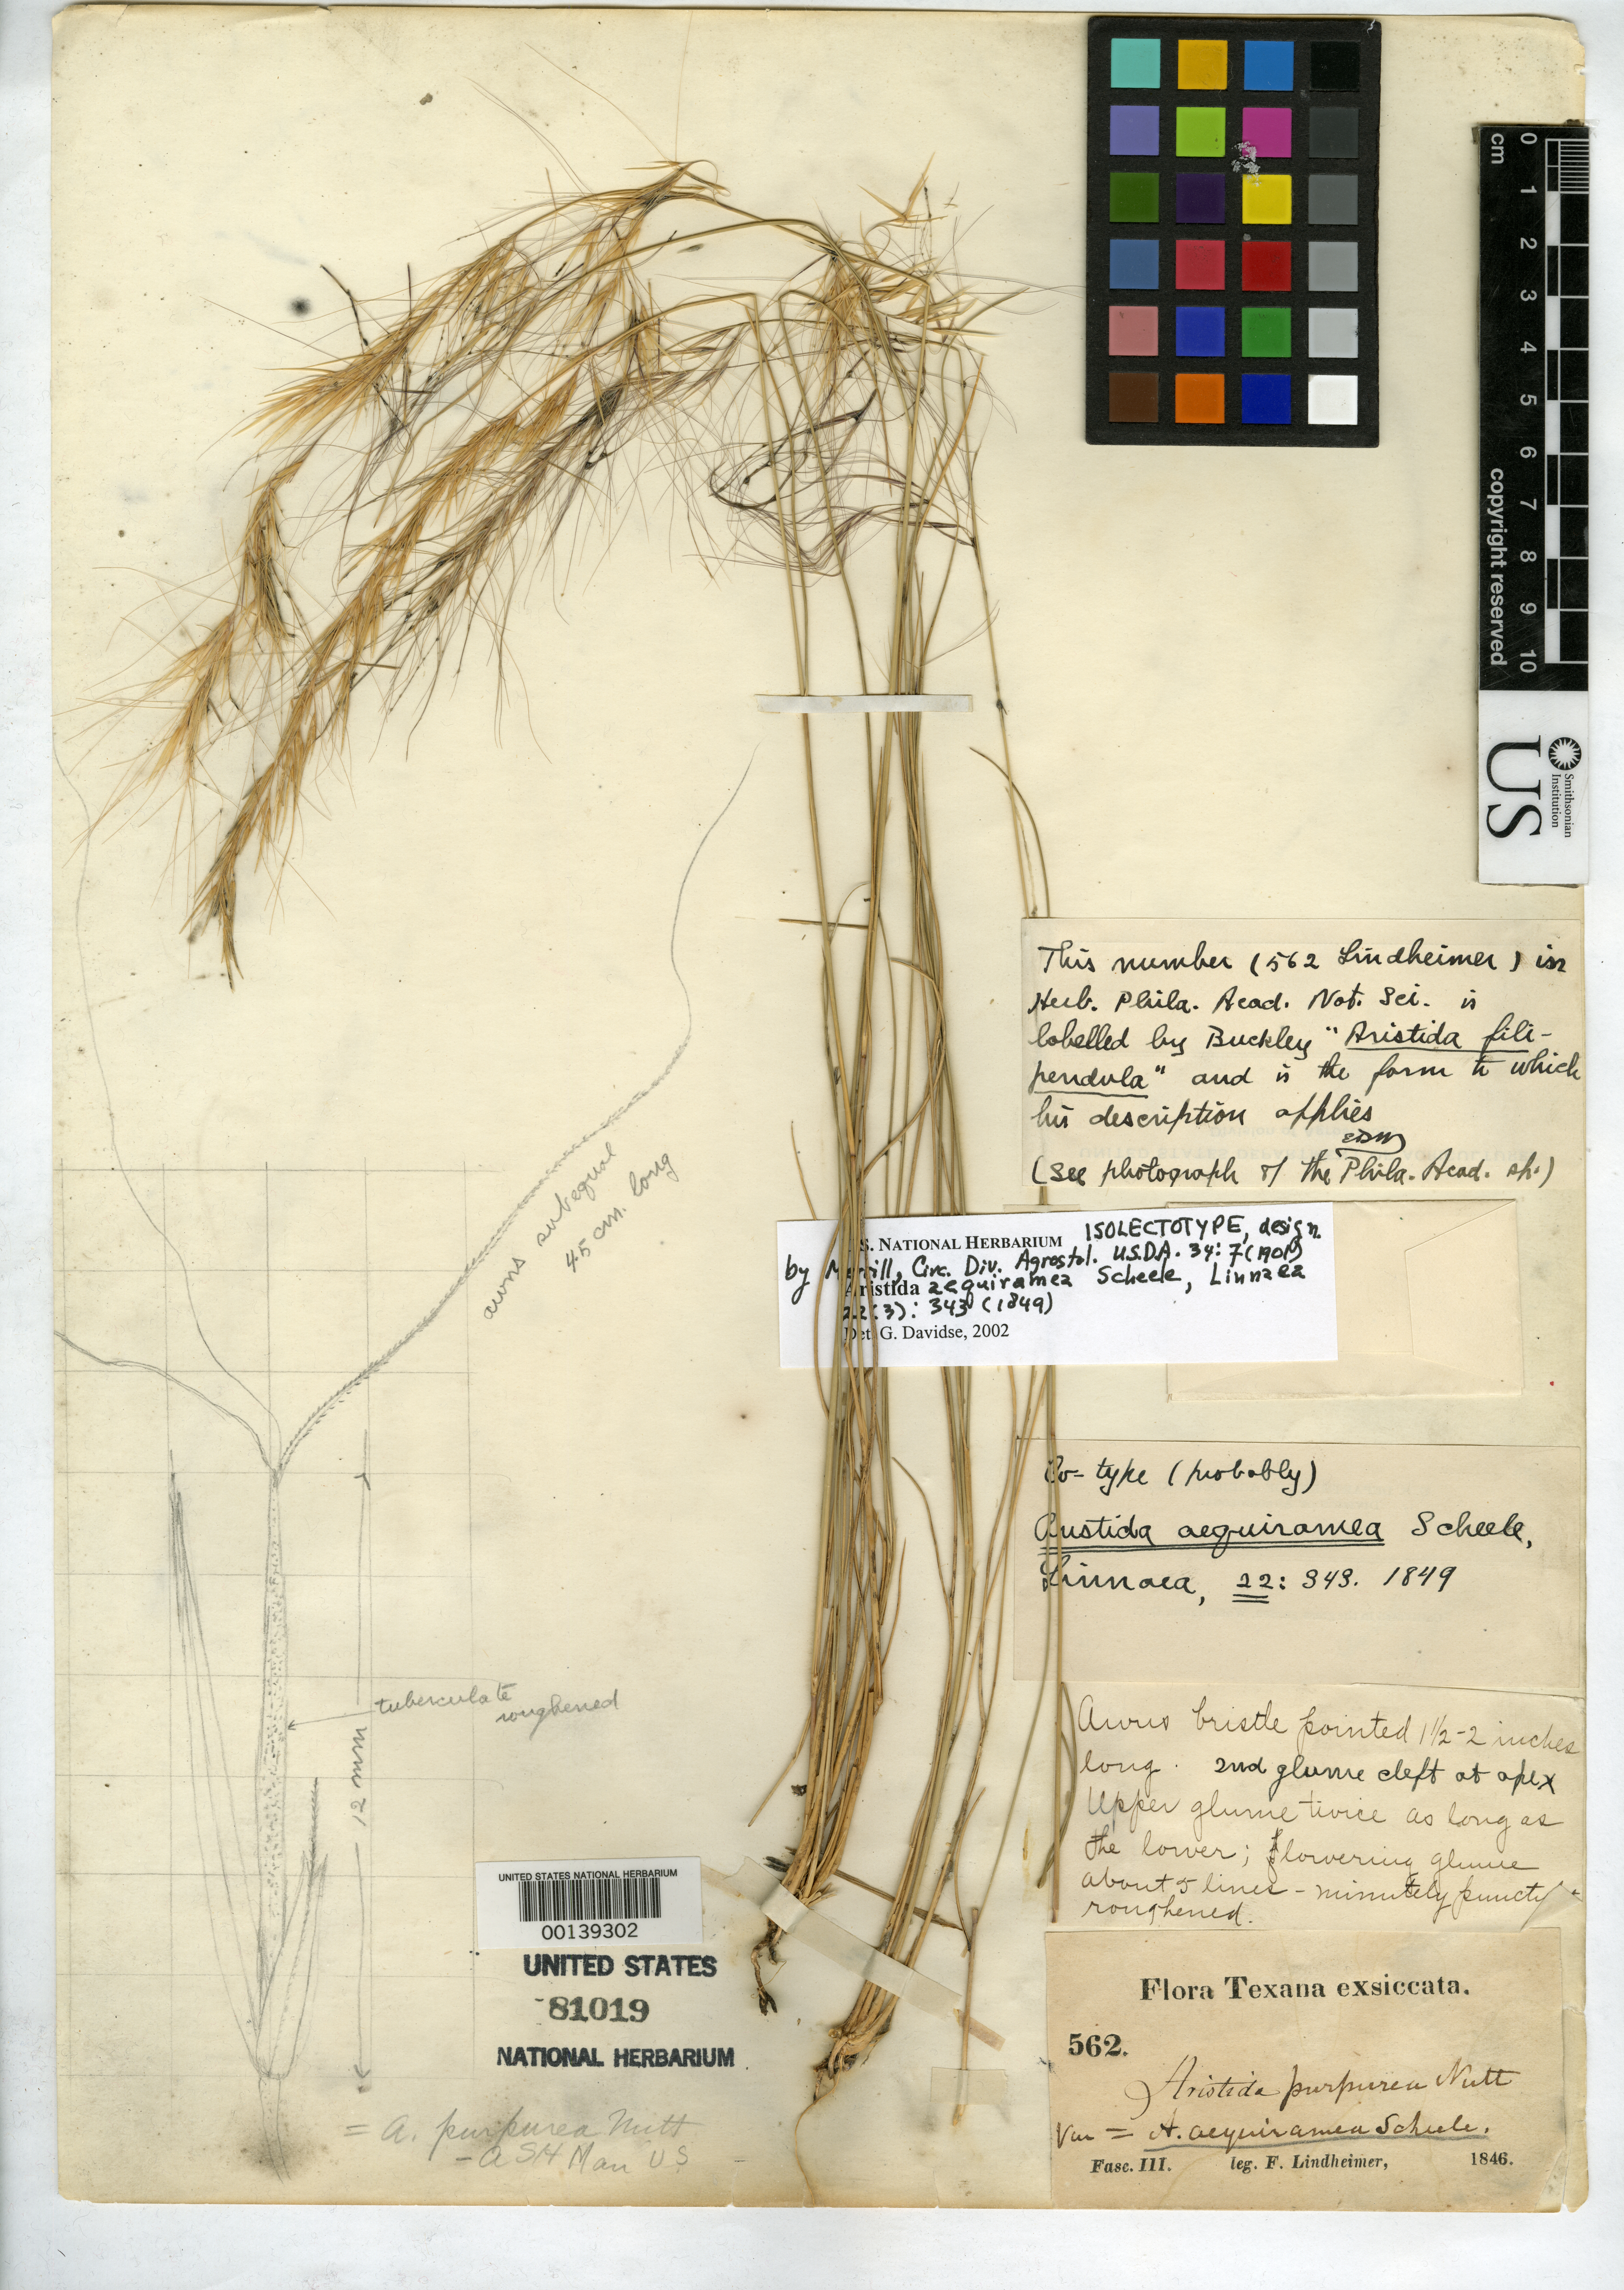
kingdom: Plantae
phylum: Tracheophyta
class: Liliopsida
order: Poales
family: Poaceae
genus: Aristida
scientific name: Aristida aequiramea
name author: Scheele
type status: Isotype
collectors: F. J. Lindheimer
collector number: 562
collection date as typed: Sep 1846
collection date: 1846-09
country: United States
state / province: Texas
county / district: Comal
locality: Near New Braunfels.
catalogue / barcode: US 81019